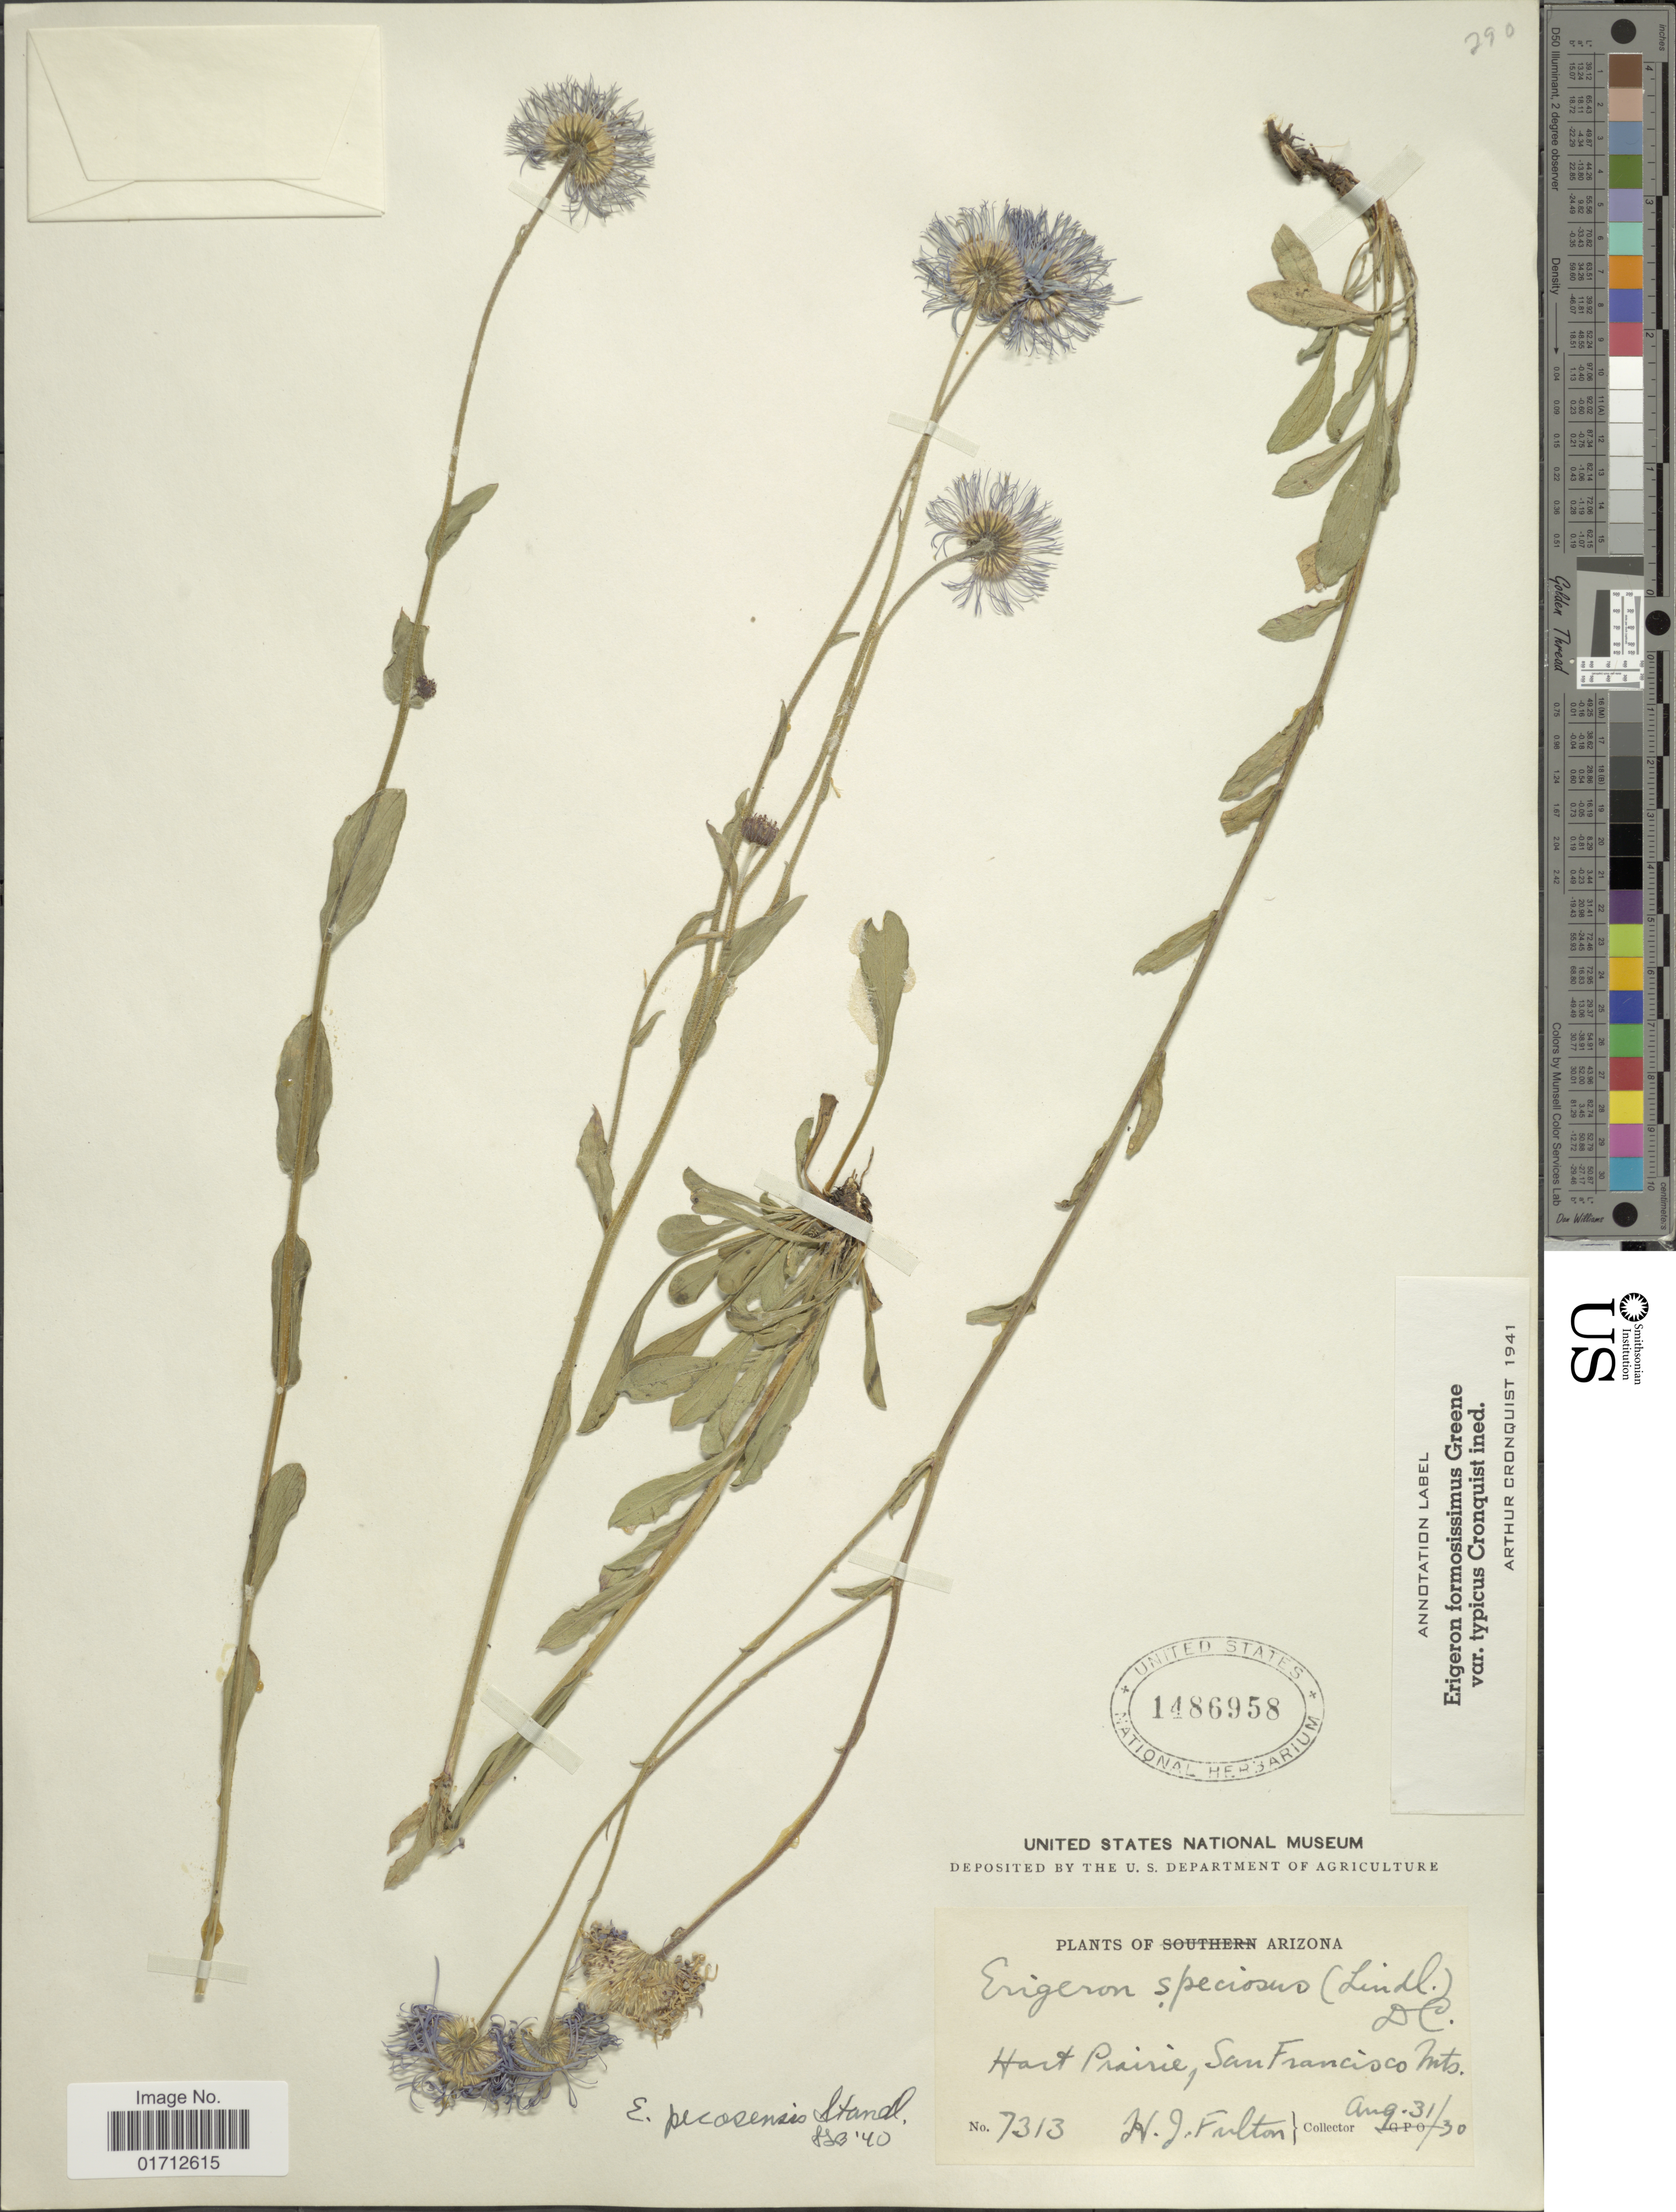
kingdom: Plantae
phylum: Tracheophyta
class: Magnoliopsida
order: Asterales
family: Asteraceae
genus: Erigeron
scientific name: Erigeron formosissimus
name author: Greene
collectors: H. Fulton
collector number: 7313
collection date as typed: Transcribed d/m/y: 31/8/30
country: United States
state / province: Arizona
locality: Hart Prairie, San Francisco Mts.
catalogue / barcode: US 1486958